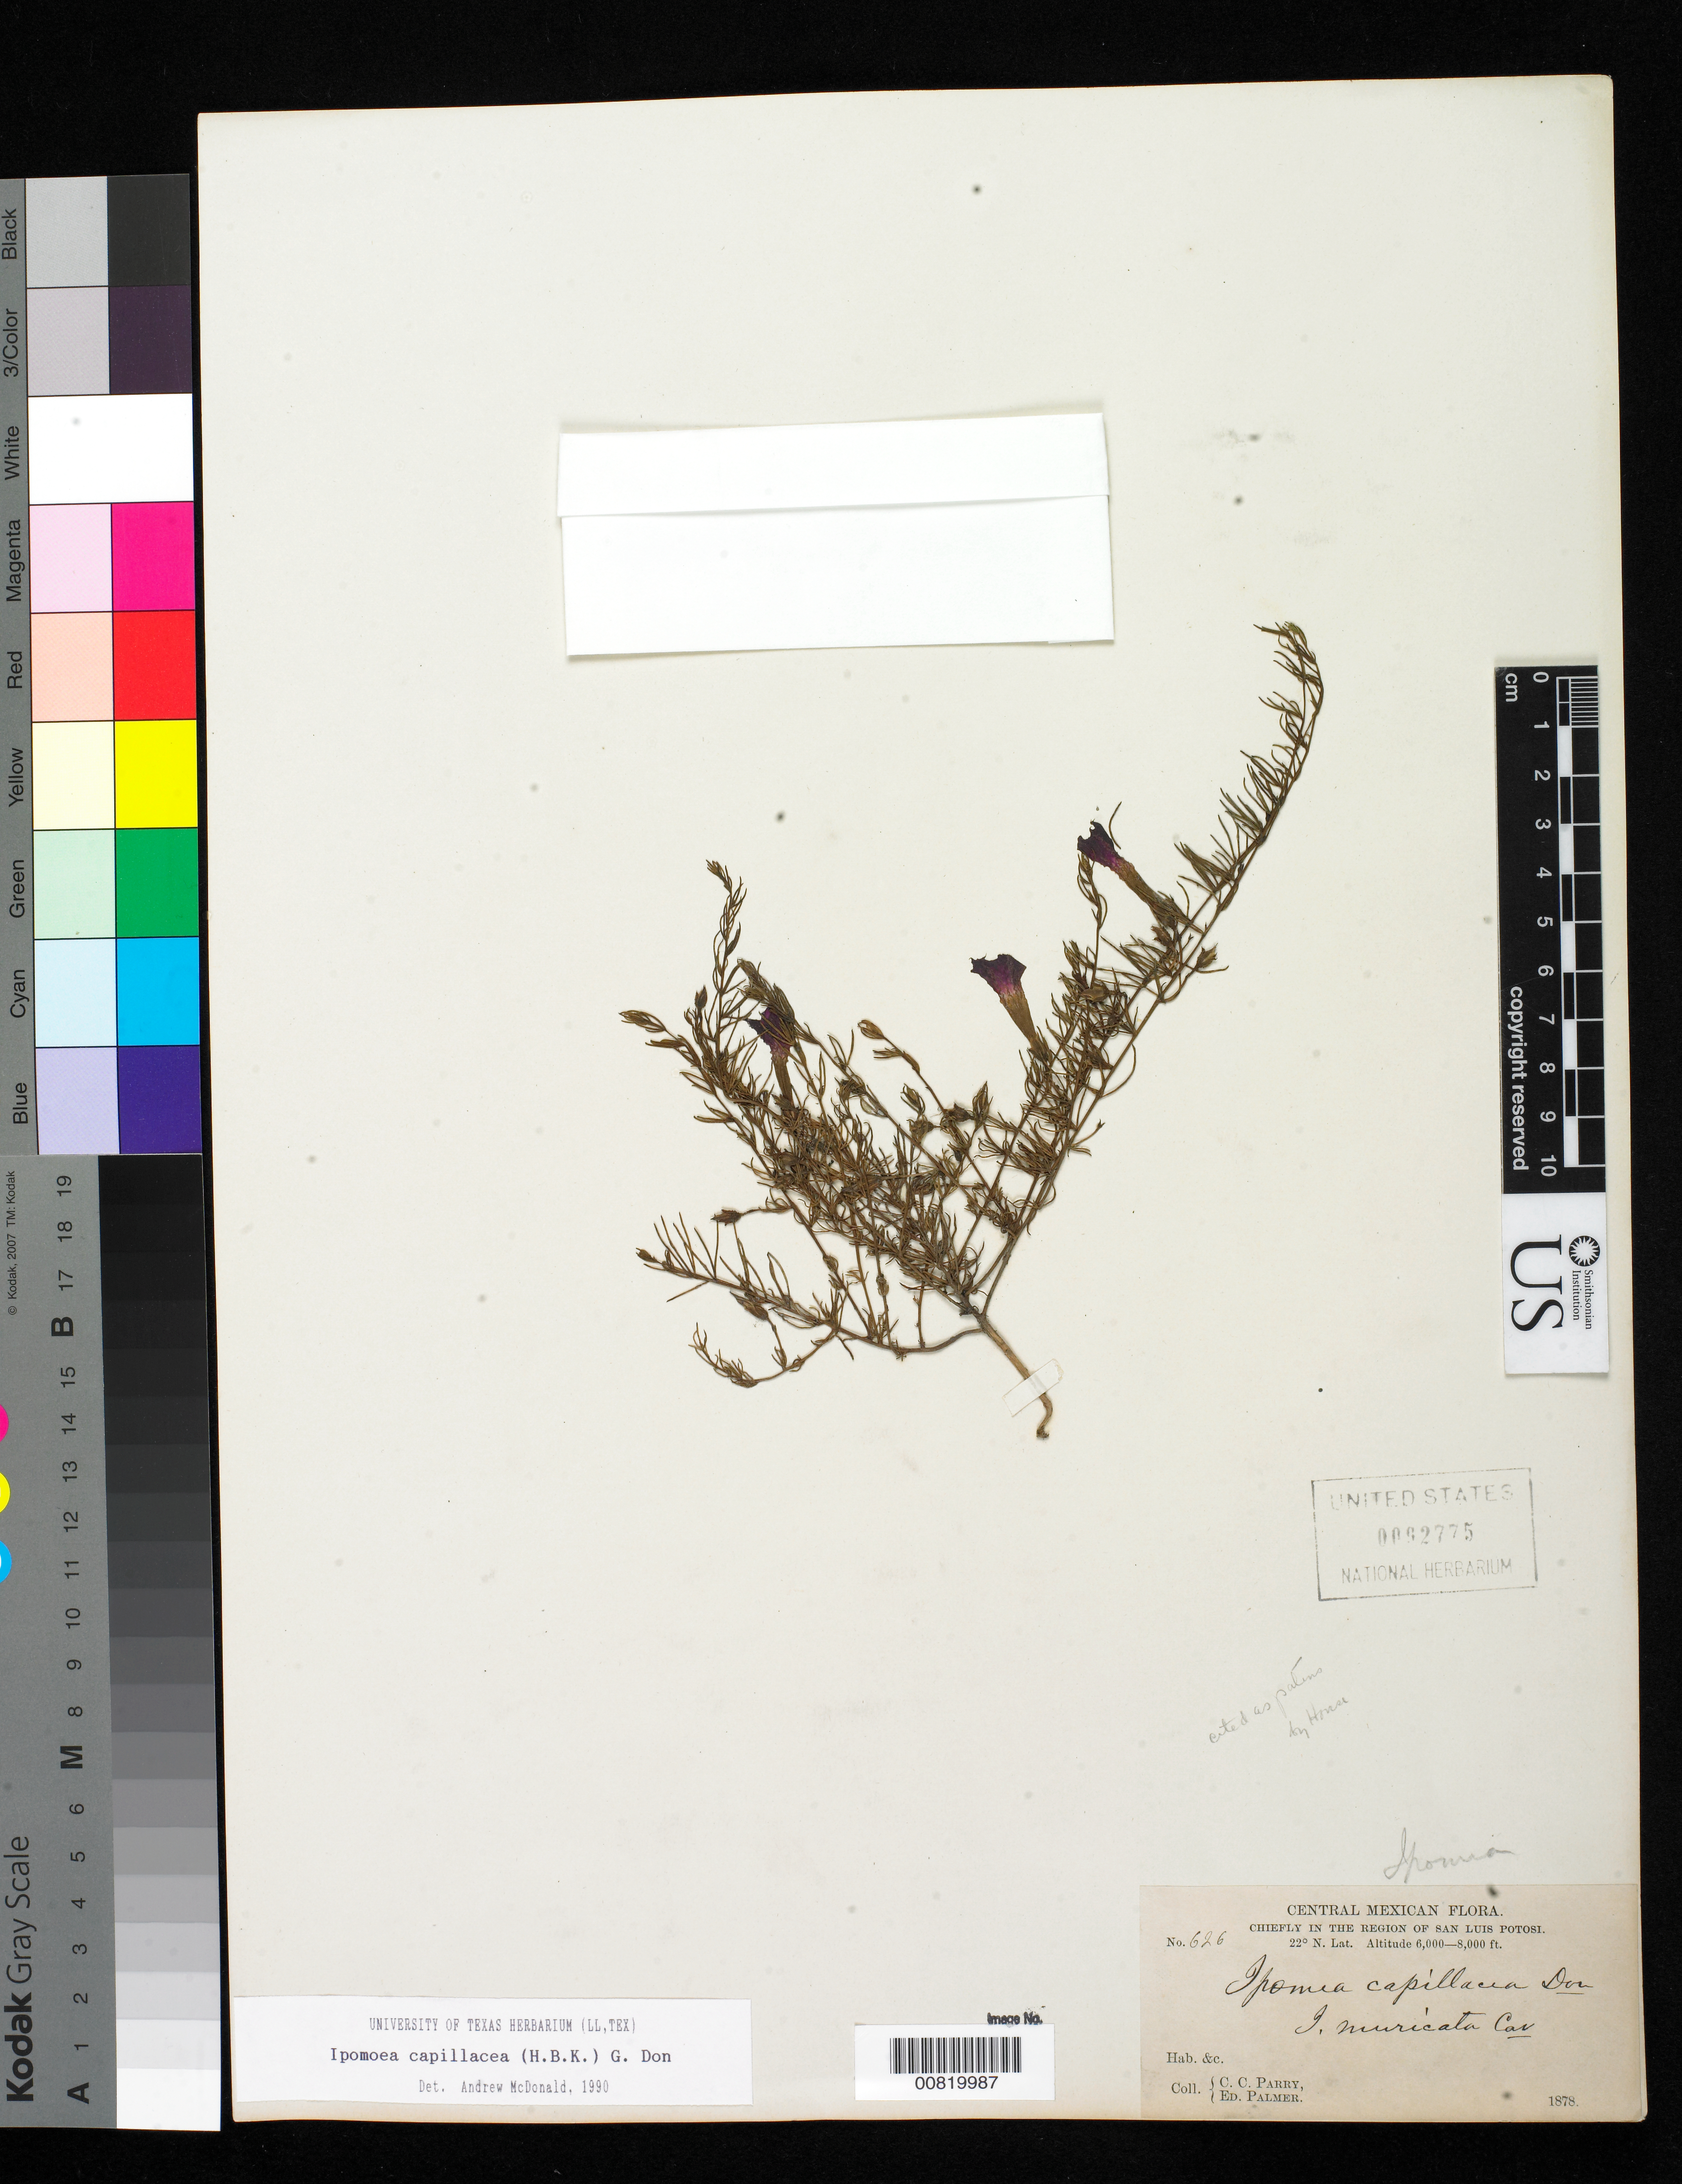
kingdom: Plantae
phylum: Tracheophyta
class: Magnoliopsida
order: Solanales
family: Convolvulaceae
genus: Ipomoea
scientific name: Ipomoea capillacea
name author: (Kunth) G. Don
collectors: C. C. Parry & E. Palmer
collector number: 626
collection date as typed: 1878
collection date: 1878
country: Mexico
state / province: San Luis Potosí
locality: Chiefly in the region of San Luis Potosí.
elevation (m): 1829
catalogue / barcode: US 92775